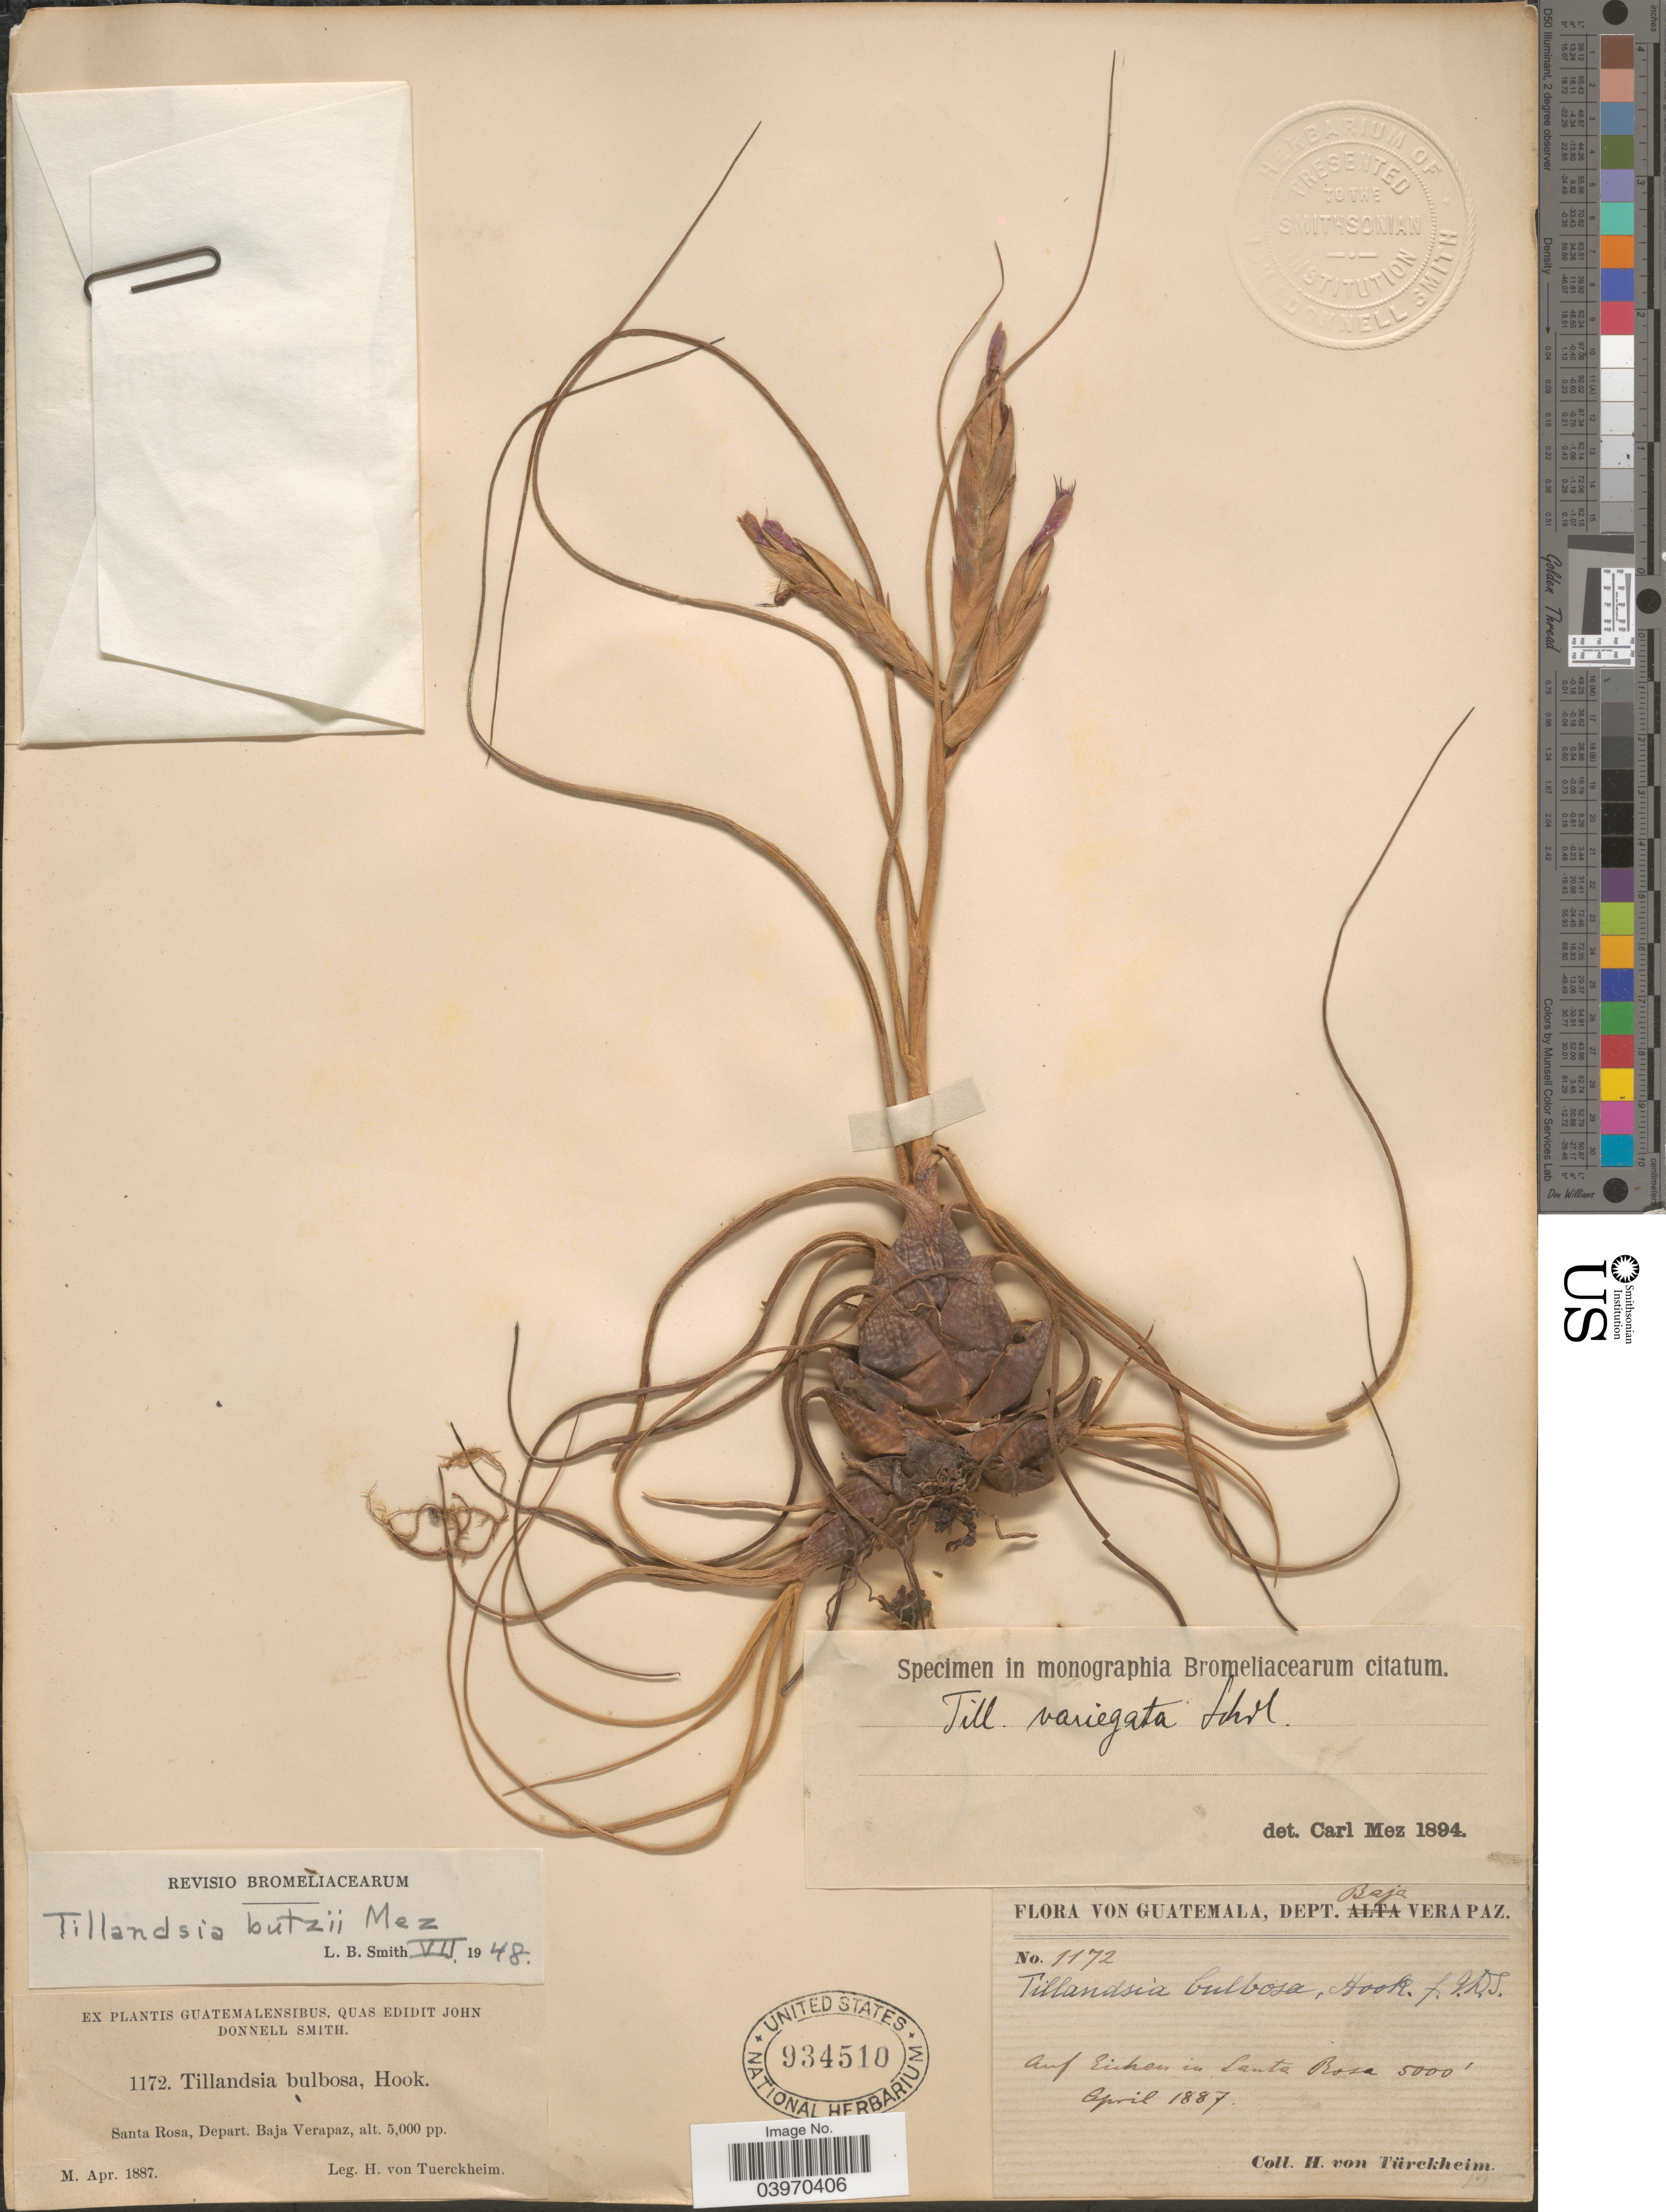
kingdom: Plantae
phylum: Tracheophyta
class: Liliopsida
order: Poales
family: Bromeliaceae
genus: Tillandsia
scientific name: Tillandsia butzii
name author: Mez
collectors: H. von Türckheim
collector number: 1172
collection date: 1887-04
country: Guatemala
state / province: Baja Verapaz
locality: Auf Eichen in Santa Rosa, Depart. Baja Verapaz.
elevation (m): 1524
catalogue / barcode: US 934510